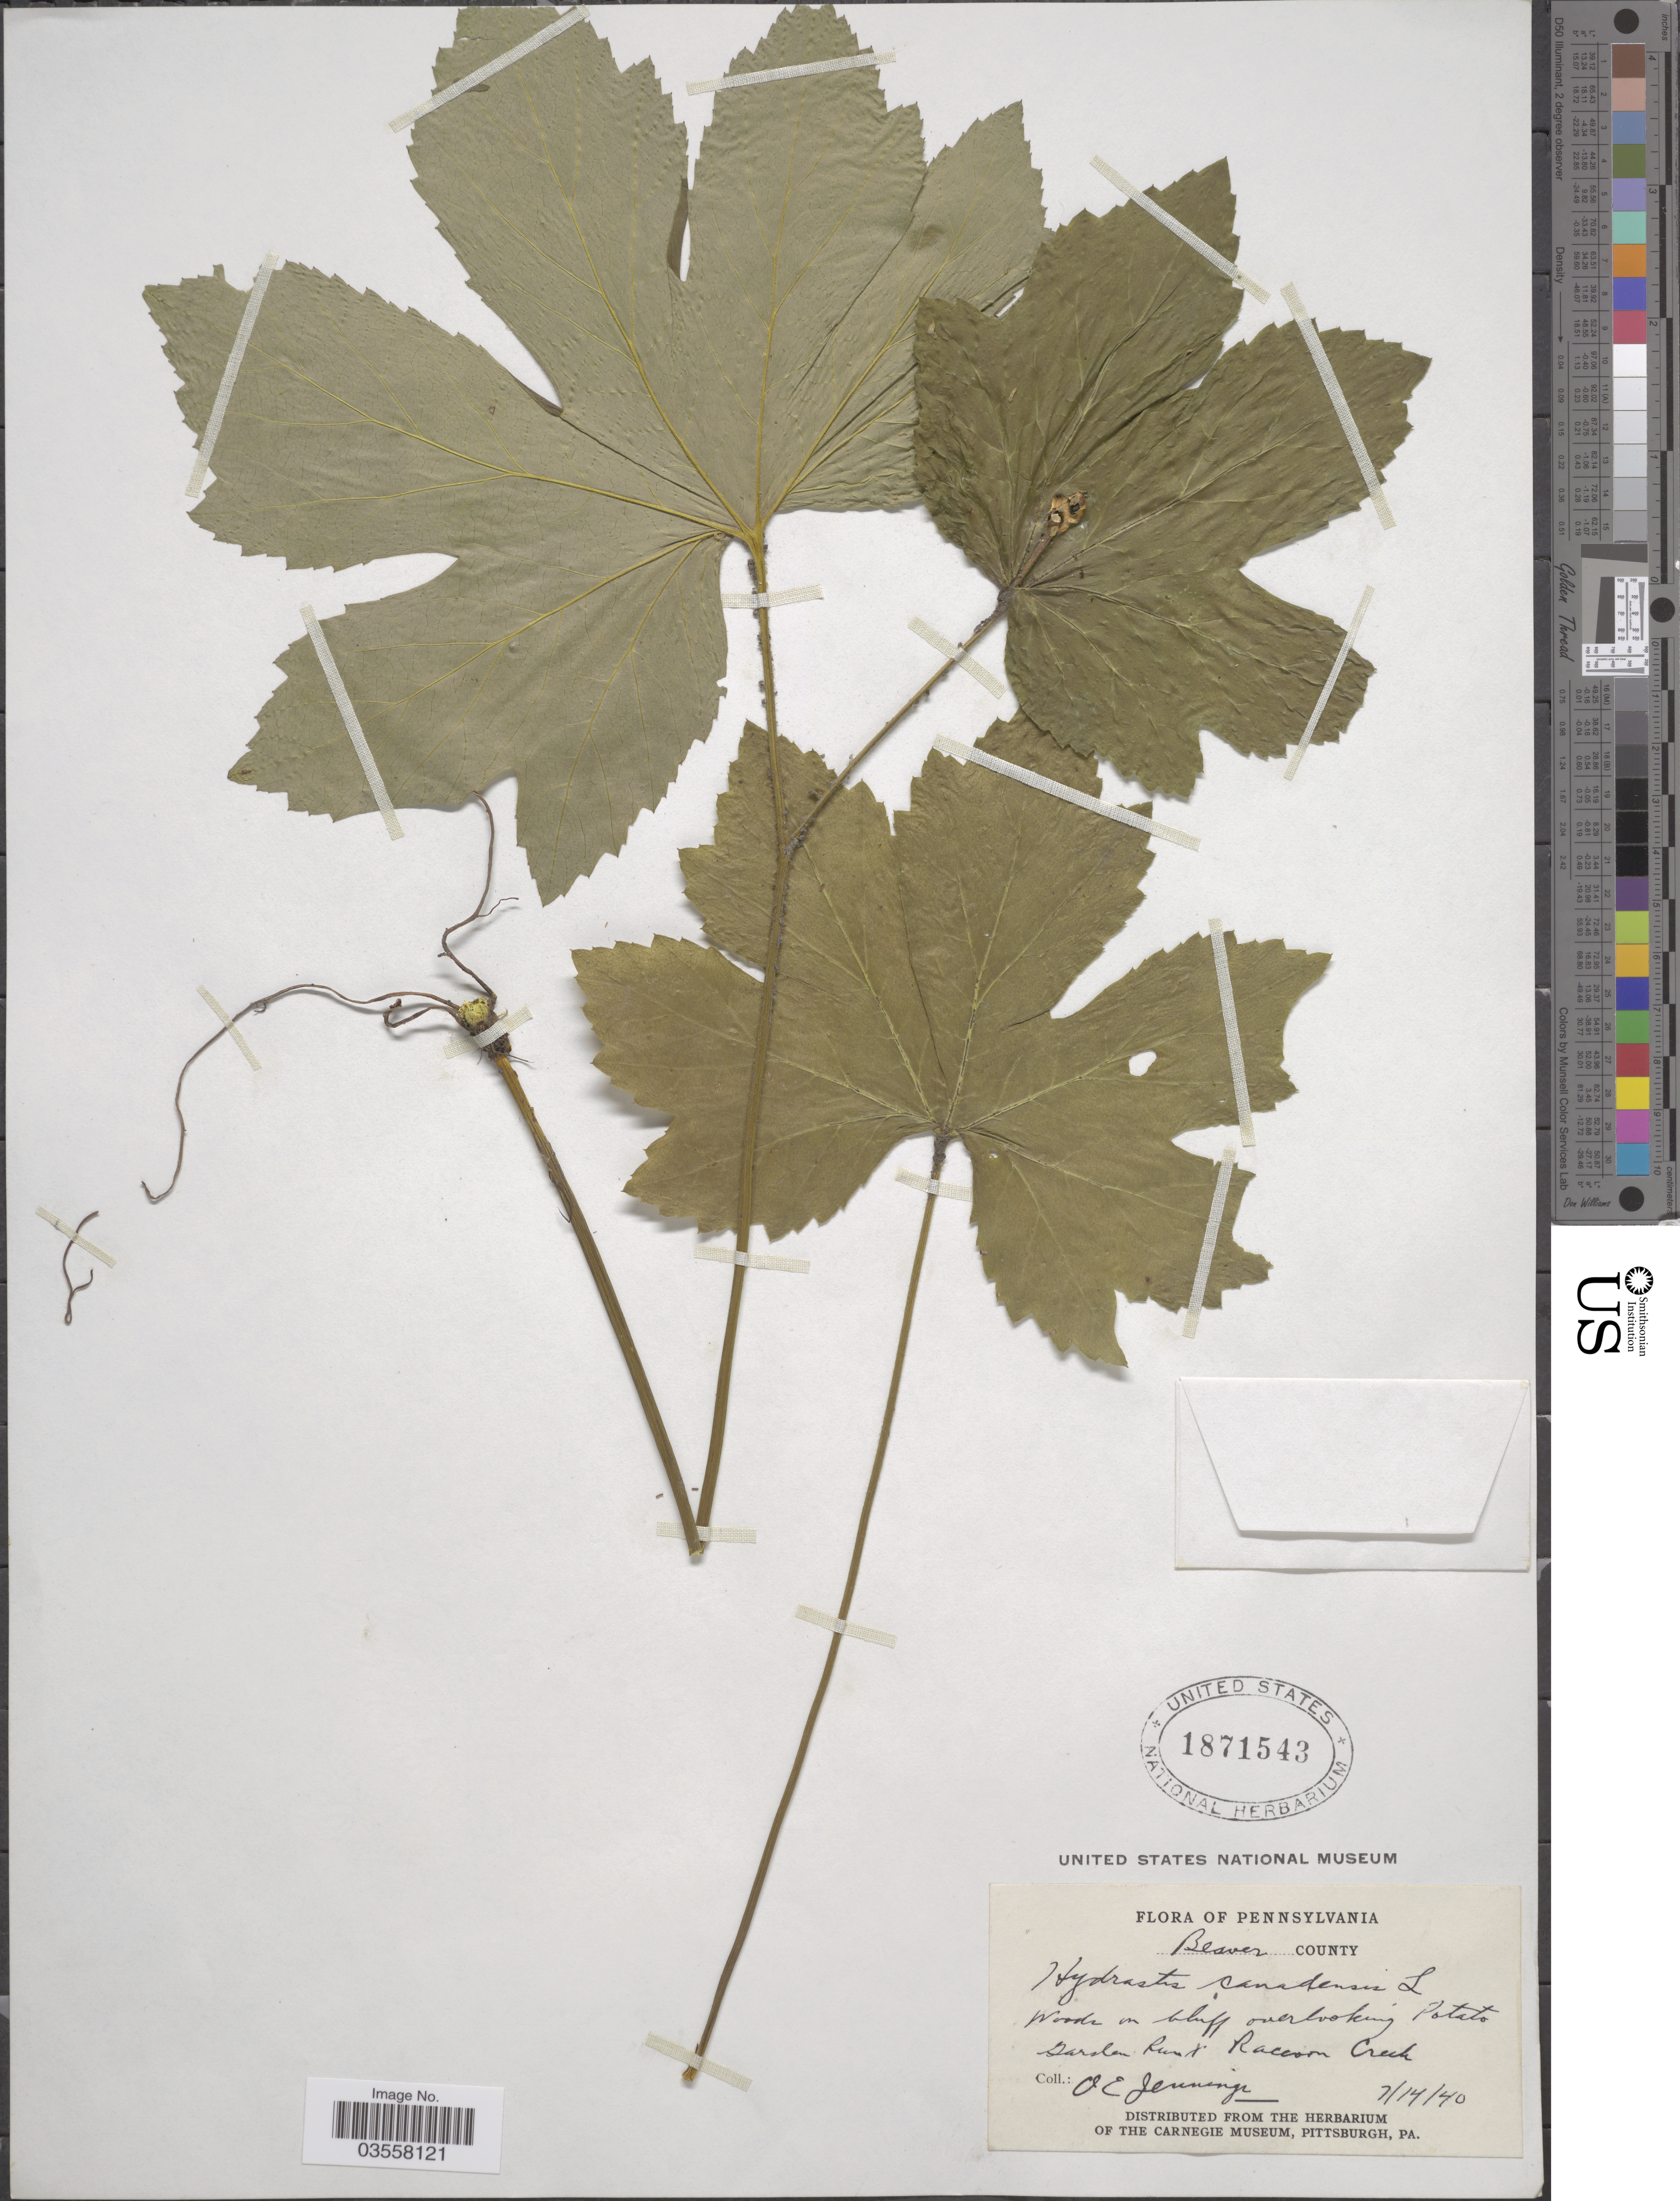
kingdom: Plantae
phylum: Tracheophyta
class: Magnoliopsida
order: Ranunculales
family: Ranunculaceae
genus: Hydrastis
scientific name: Hydrastis canadensis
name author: L.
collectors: O. E. Jennings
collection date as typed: Transcribed d/m/y: 14/7/40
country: United States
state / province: Pennsylvania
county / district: Beaver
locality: Beaver County. Woods on bluff overlooking Potato Garden Run + Raccoon Creek.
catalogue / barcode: US 1871543